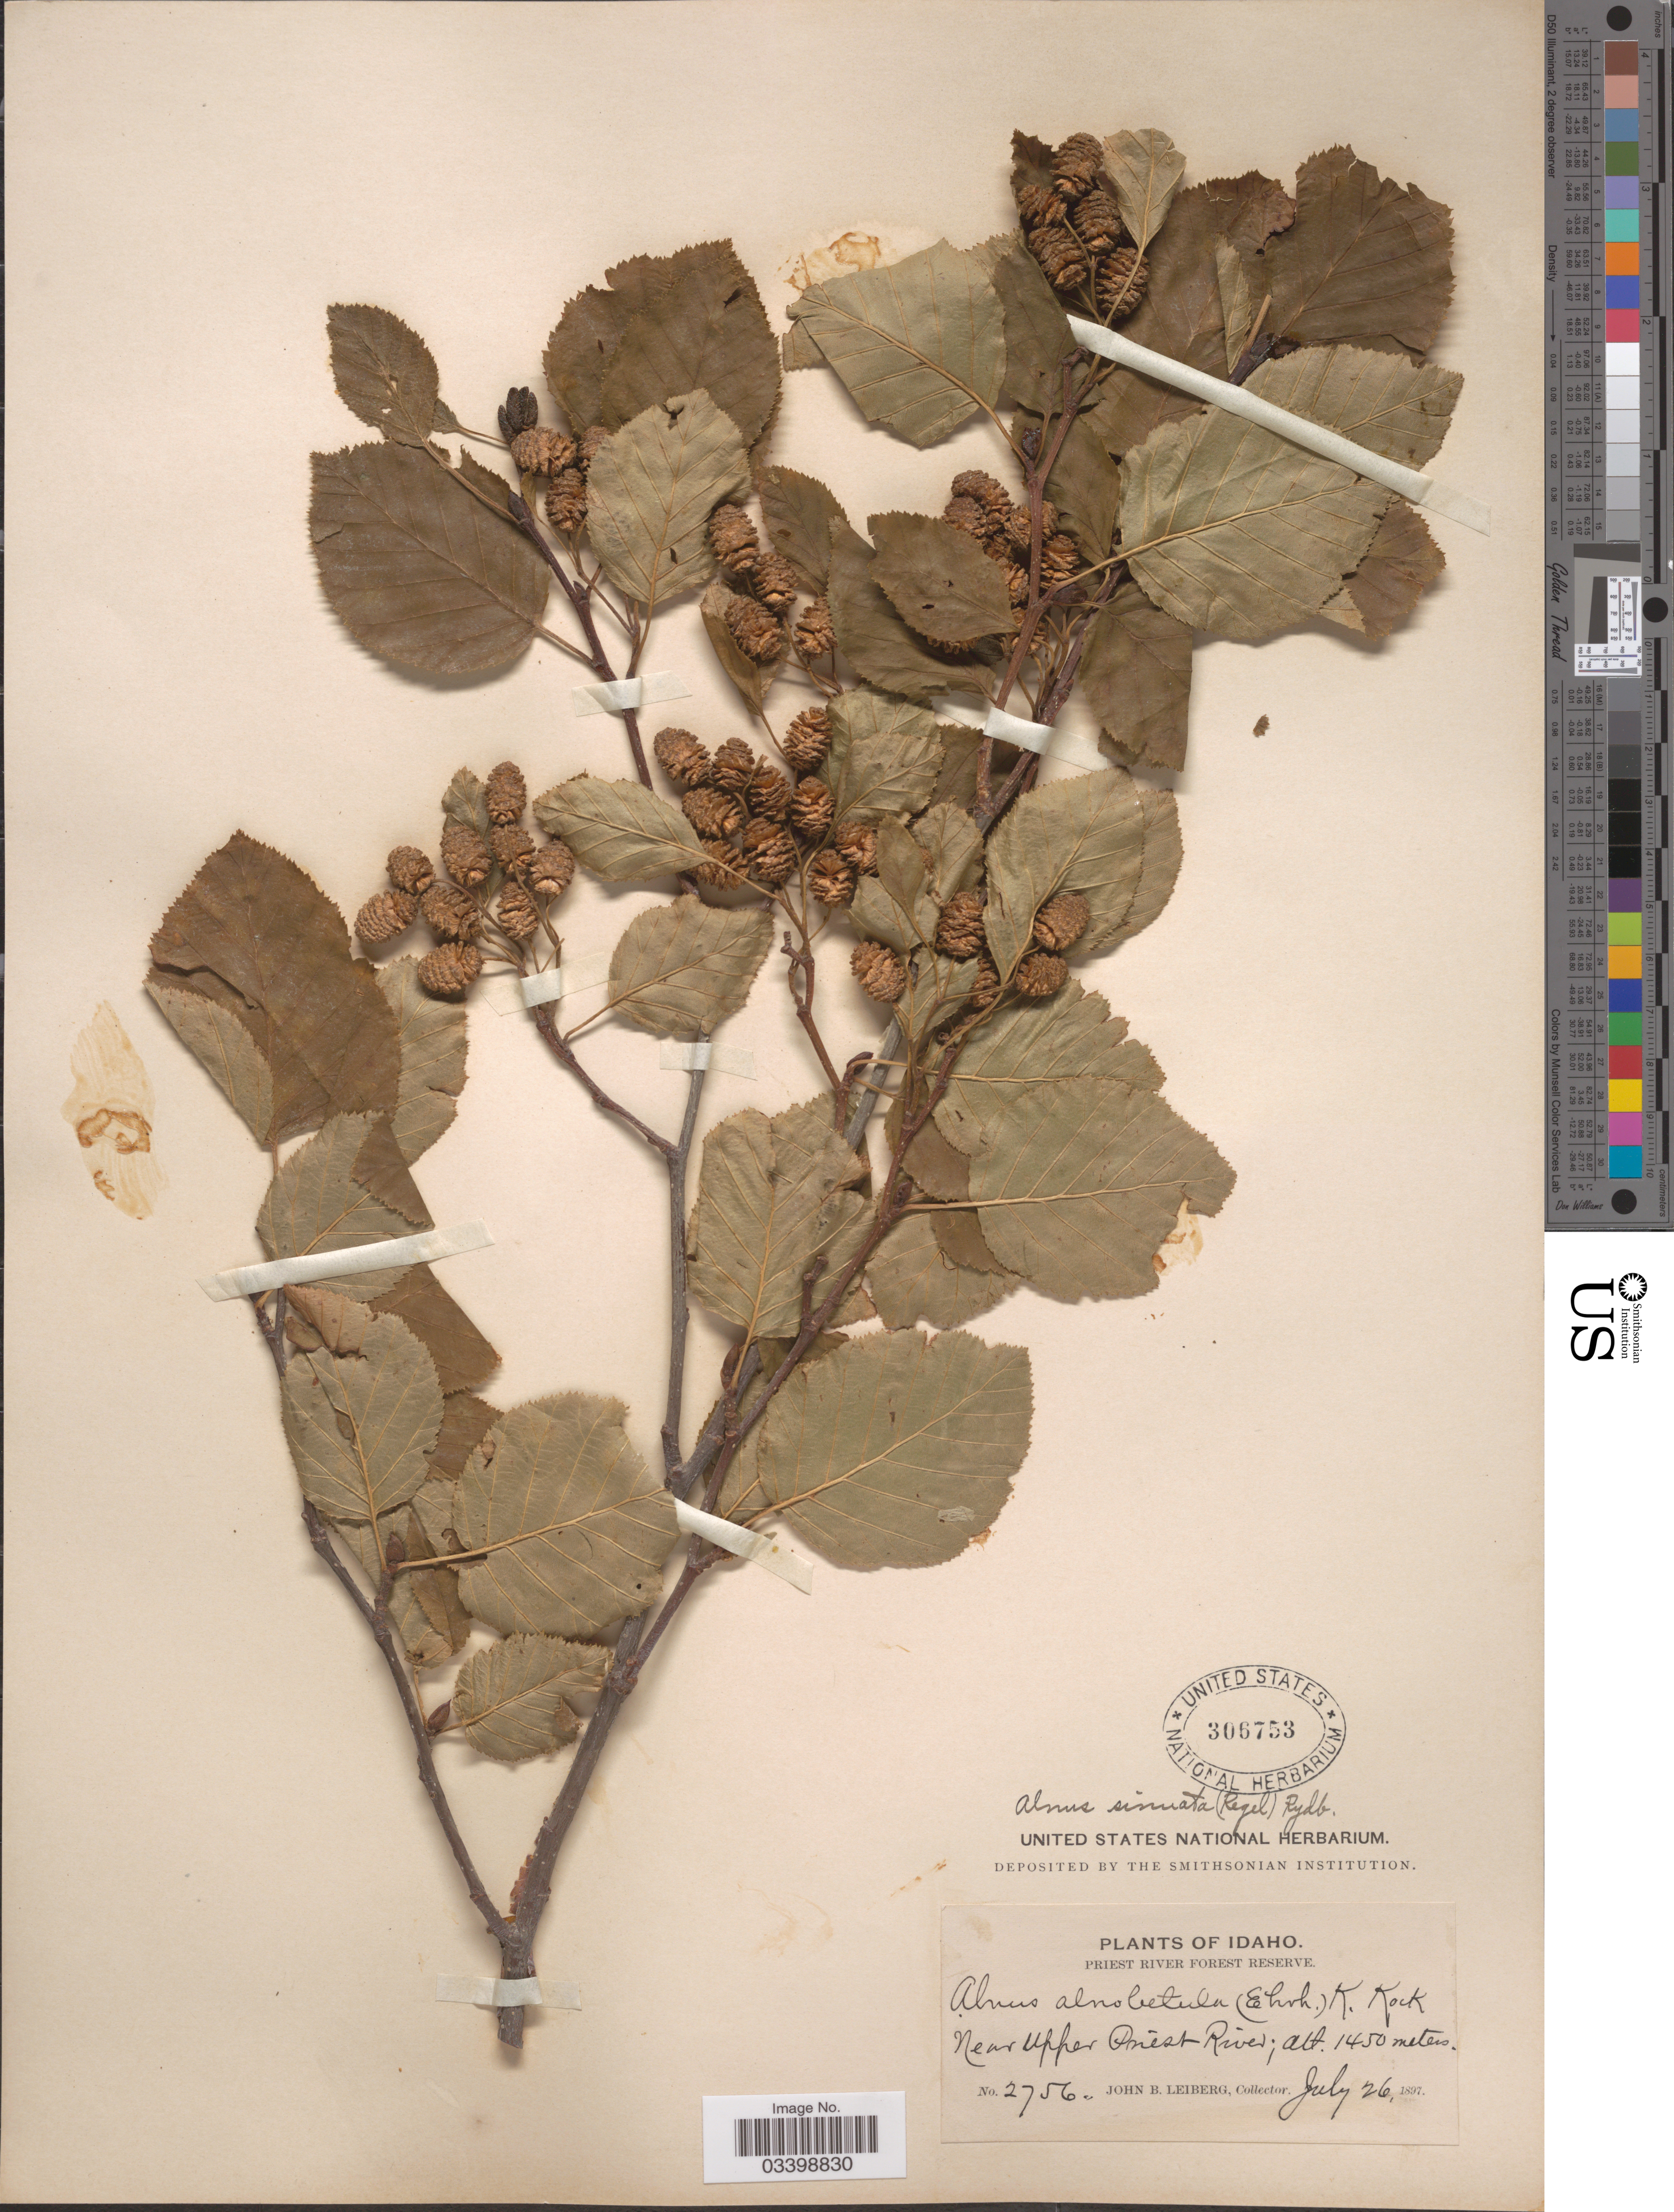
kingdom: Plantae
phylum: Tracheophyta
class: Magnoliopsida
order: Fagales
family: Betulaceae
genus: Alnus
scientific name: Alnus viridis subsp. sinuata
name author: Regel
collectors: J. B. Leiberg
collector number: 2756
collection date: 1897-07-26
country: United States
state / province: Idaho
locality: Priest River Forest Reserve. Near Upper Priest River.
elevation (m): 1450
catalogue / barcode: US 306753